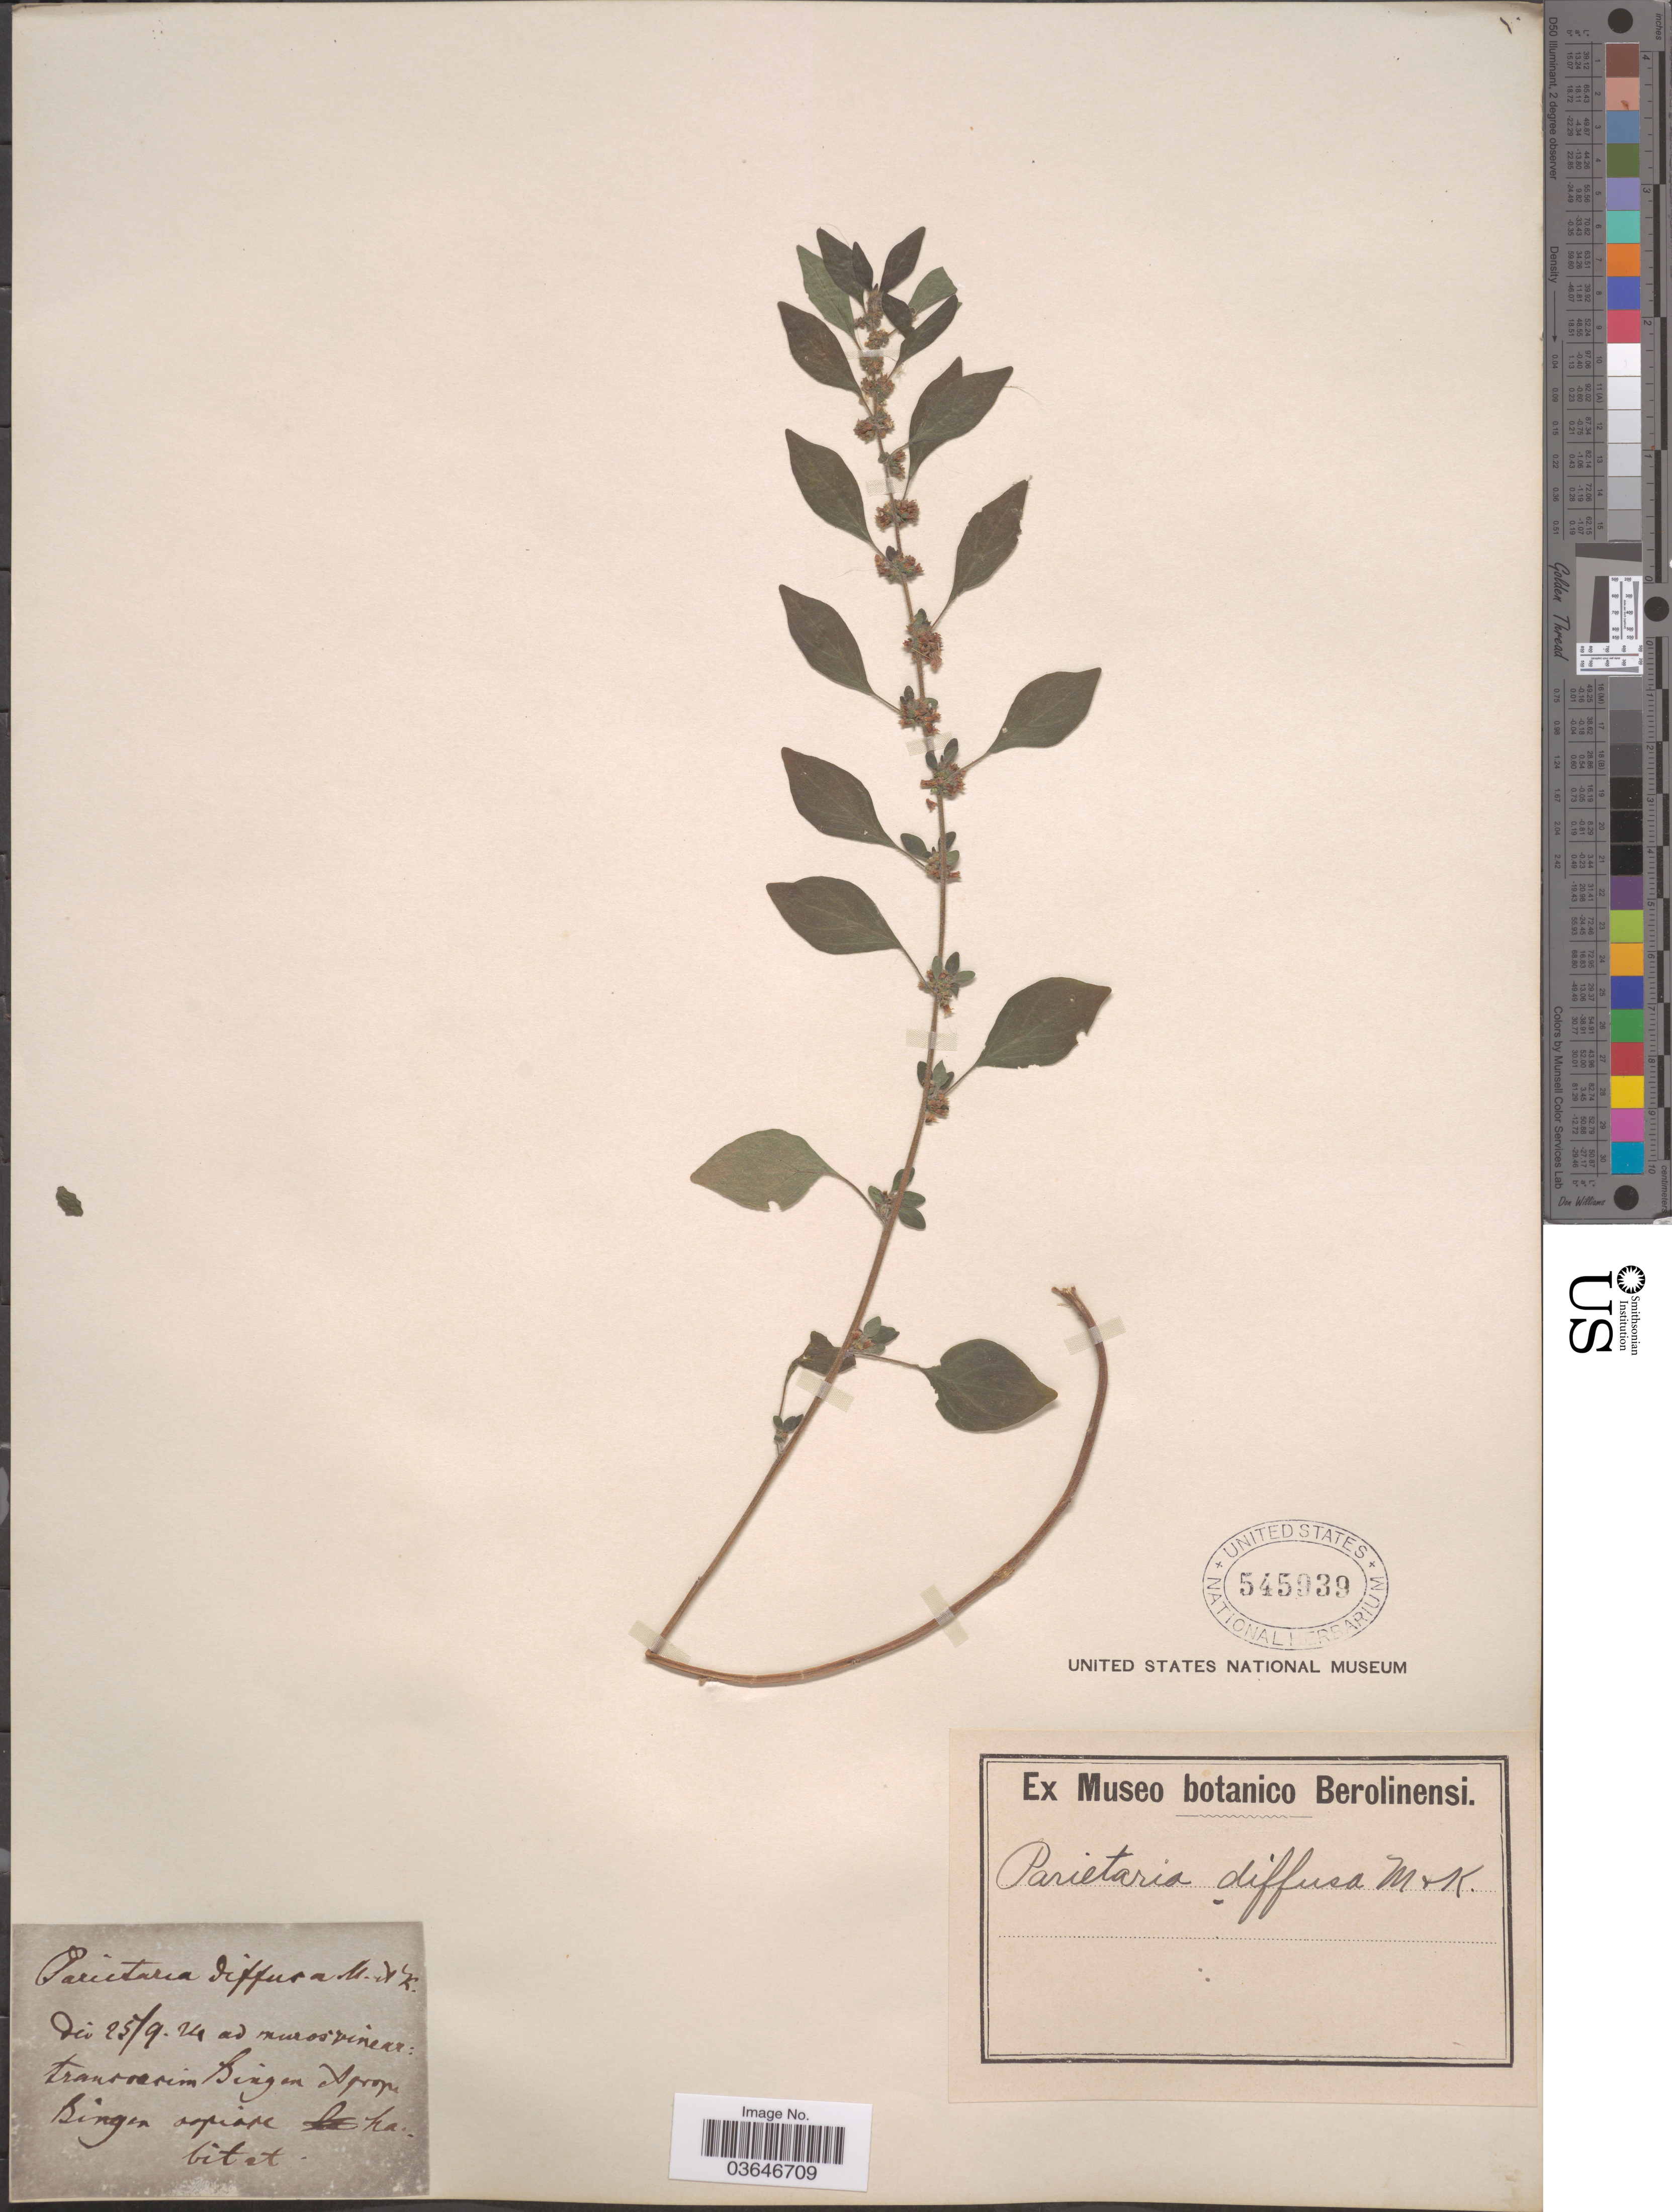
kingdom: Plantae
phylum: Tracheophyta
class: Magnoliopsida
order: Rosales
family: Urticaceae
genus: Parietaria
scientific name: Parietaria diffusa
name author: Mert. ex W.D.J. Koch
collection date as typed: Transcribed d/m/y: 25/9/24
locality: Bingen & prope Bingen copiose.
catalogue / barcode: US 545939